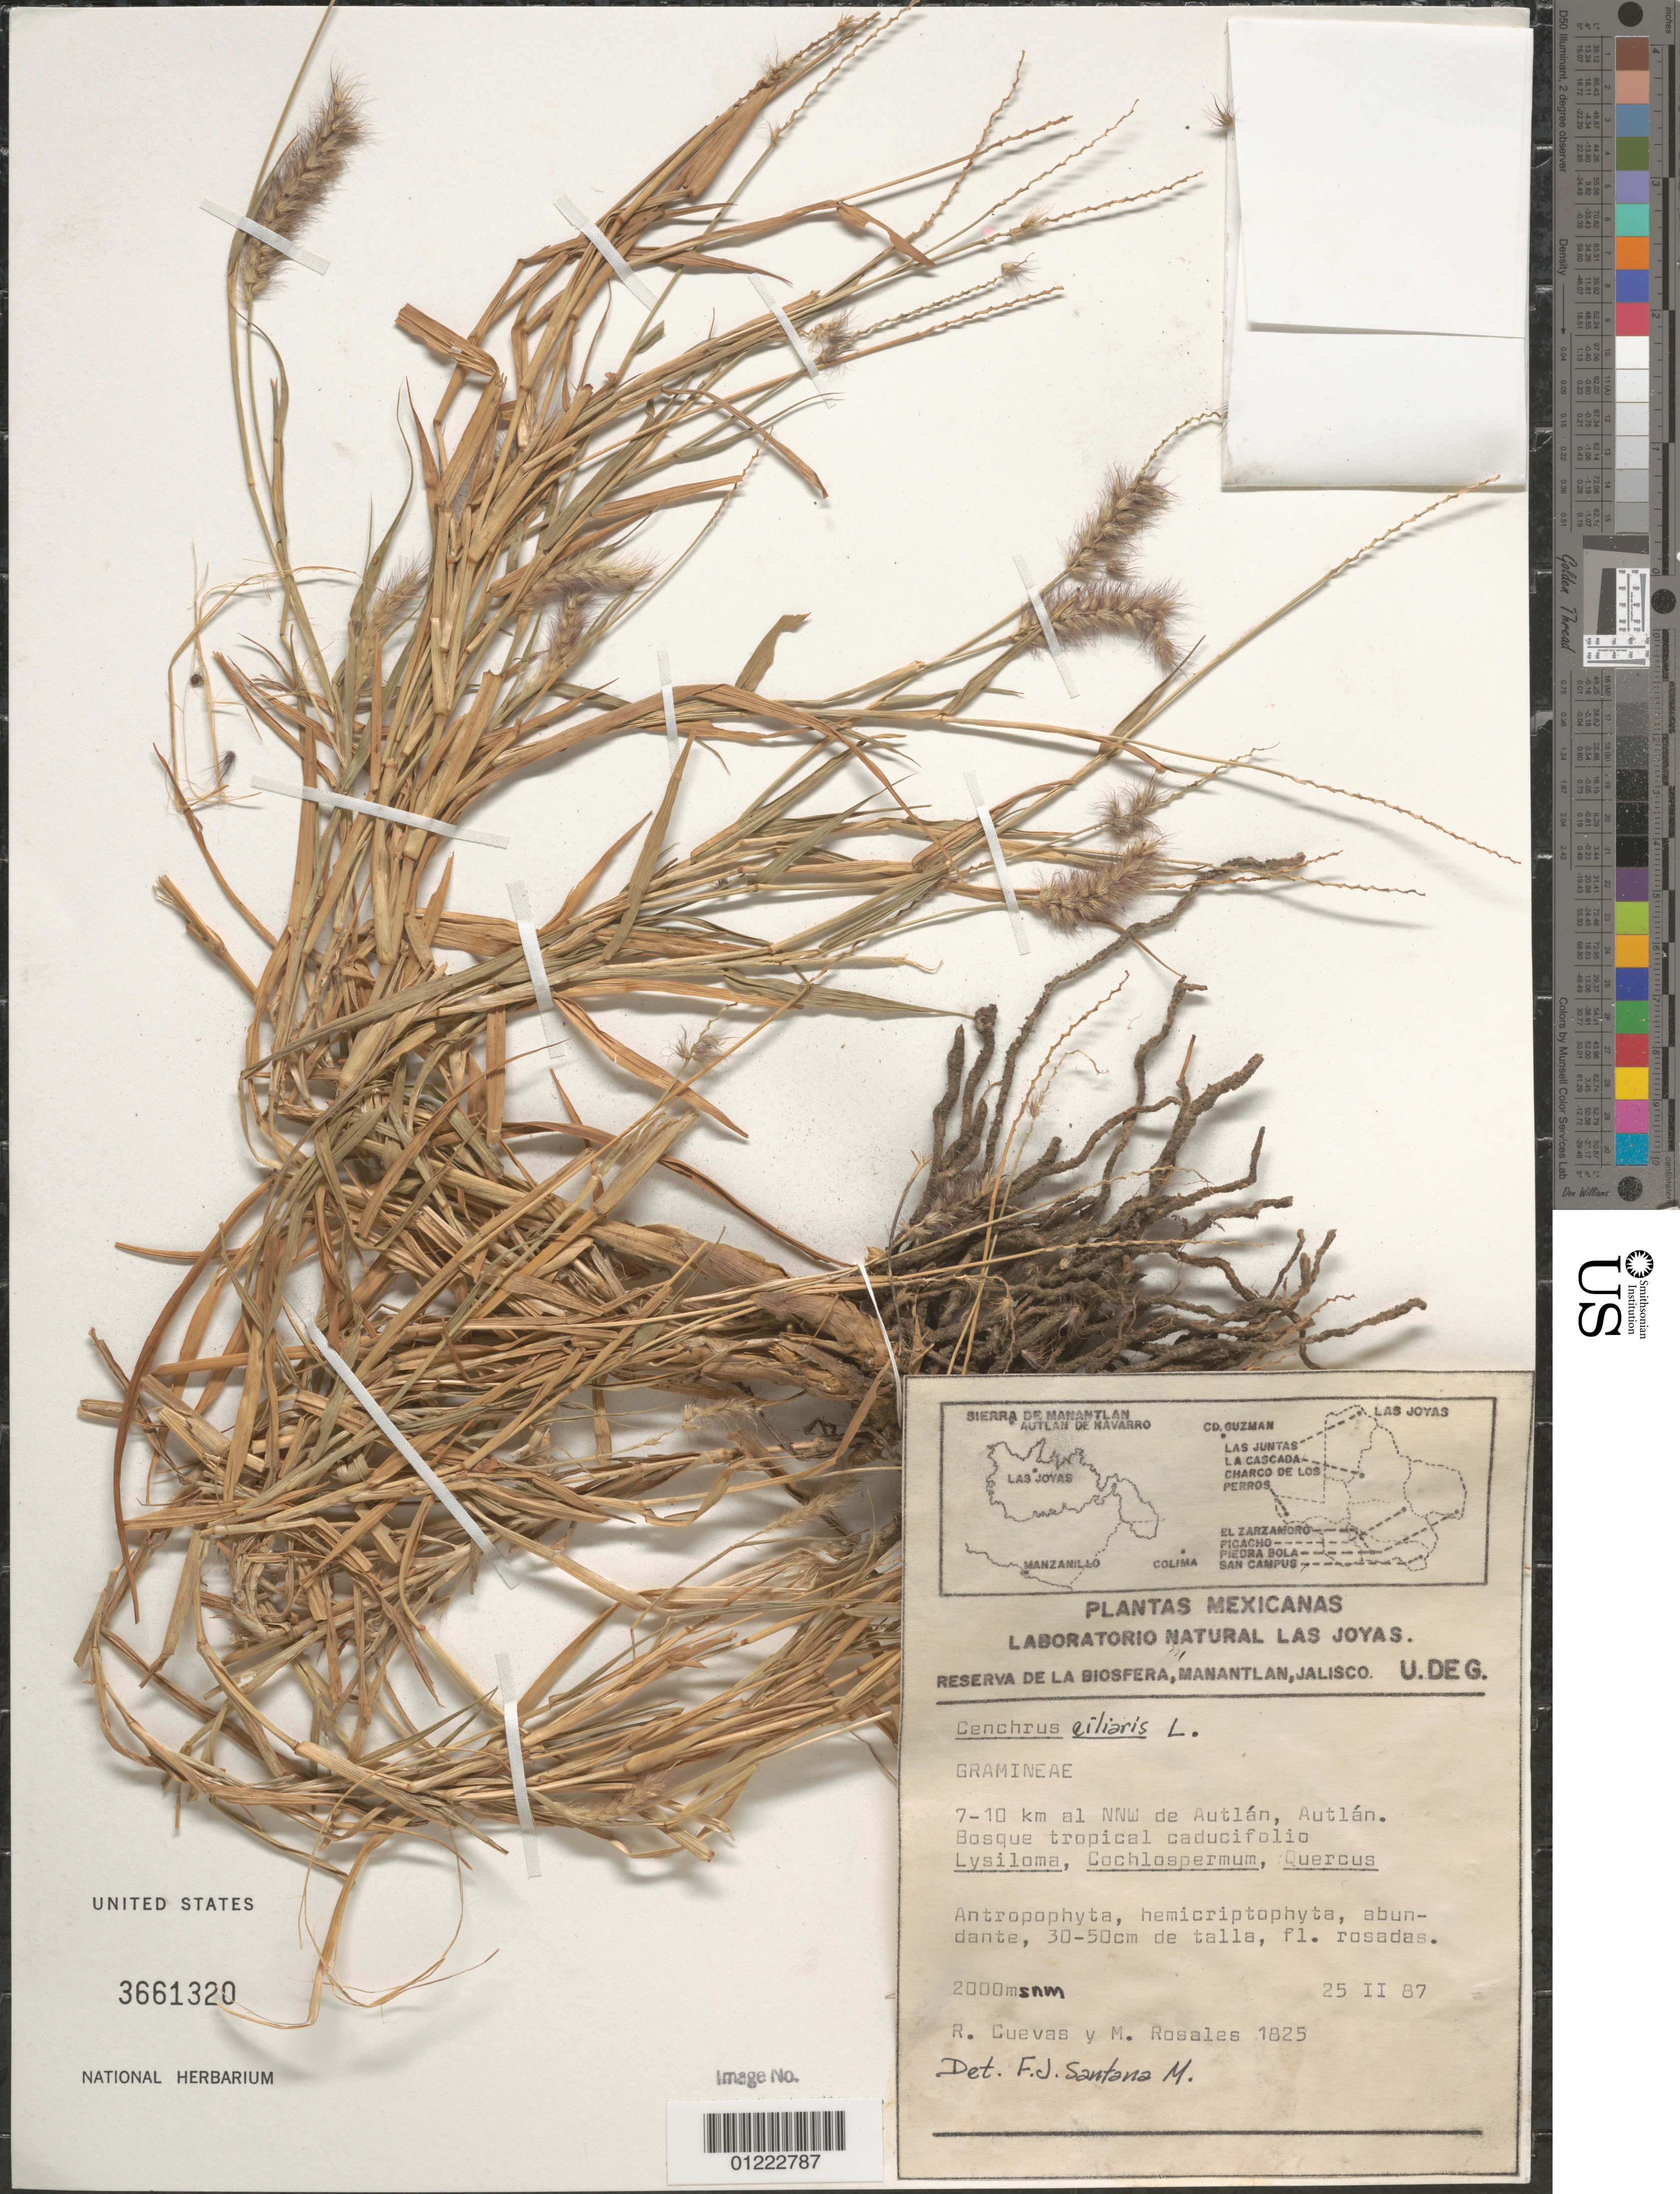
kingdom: Plantae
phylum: Tracheophyta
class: Liliopsida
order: Poales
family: Poaceae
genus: Cenchrus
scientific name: Cenchrus ciliaris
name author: L.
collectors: R. Cuevas & M. Rosales C.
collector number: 1825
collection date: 1987-02-25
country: Mexico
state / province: México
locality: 7-10 km al NNW de Autlan, Autlán.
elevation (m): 2000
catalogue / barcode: US 3661320